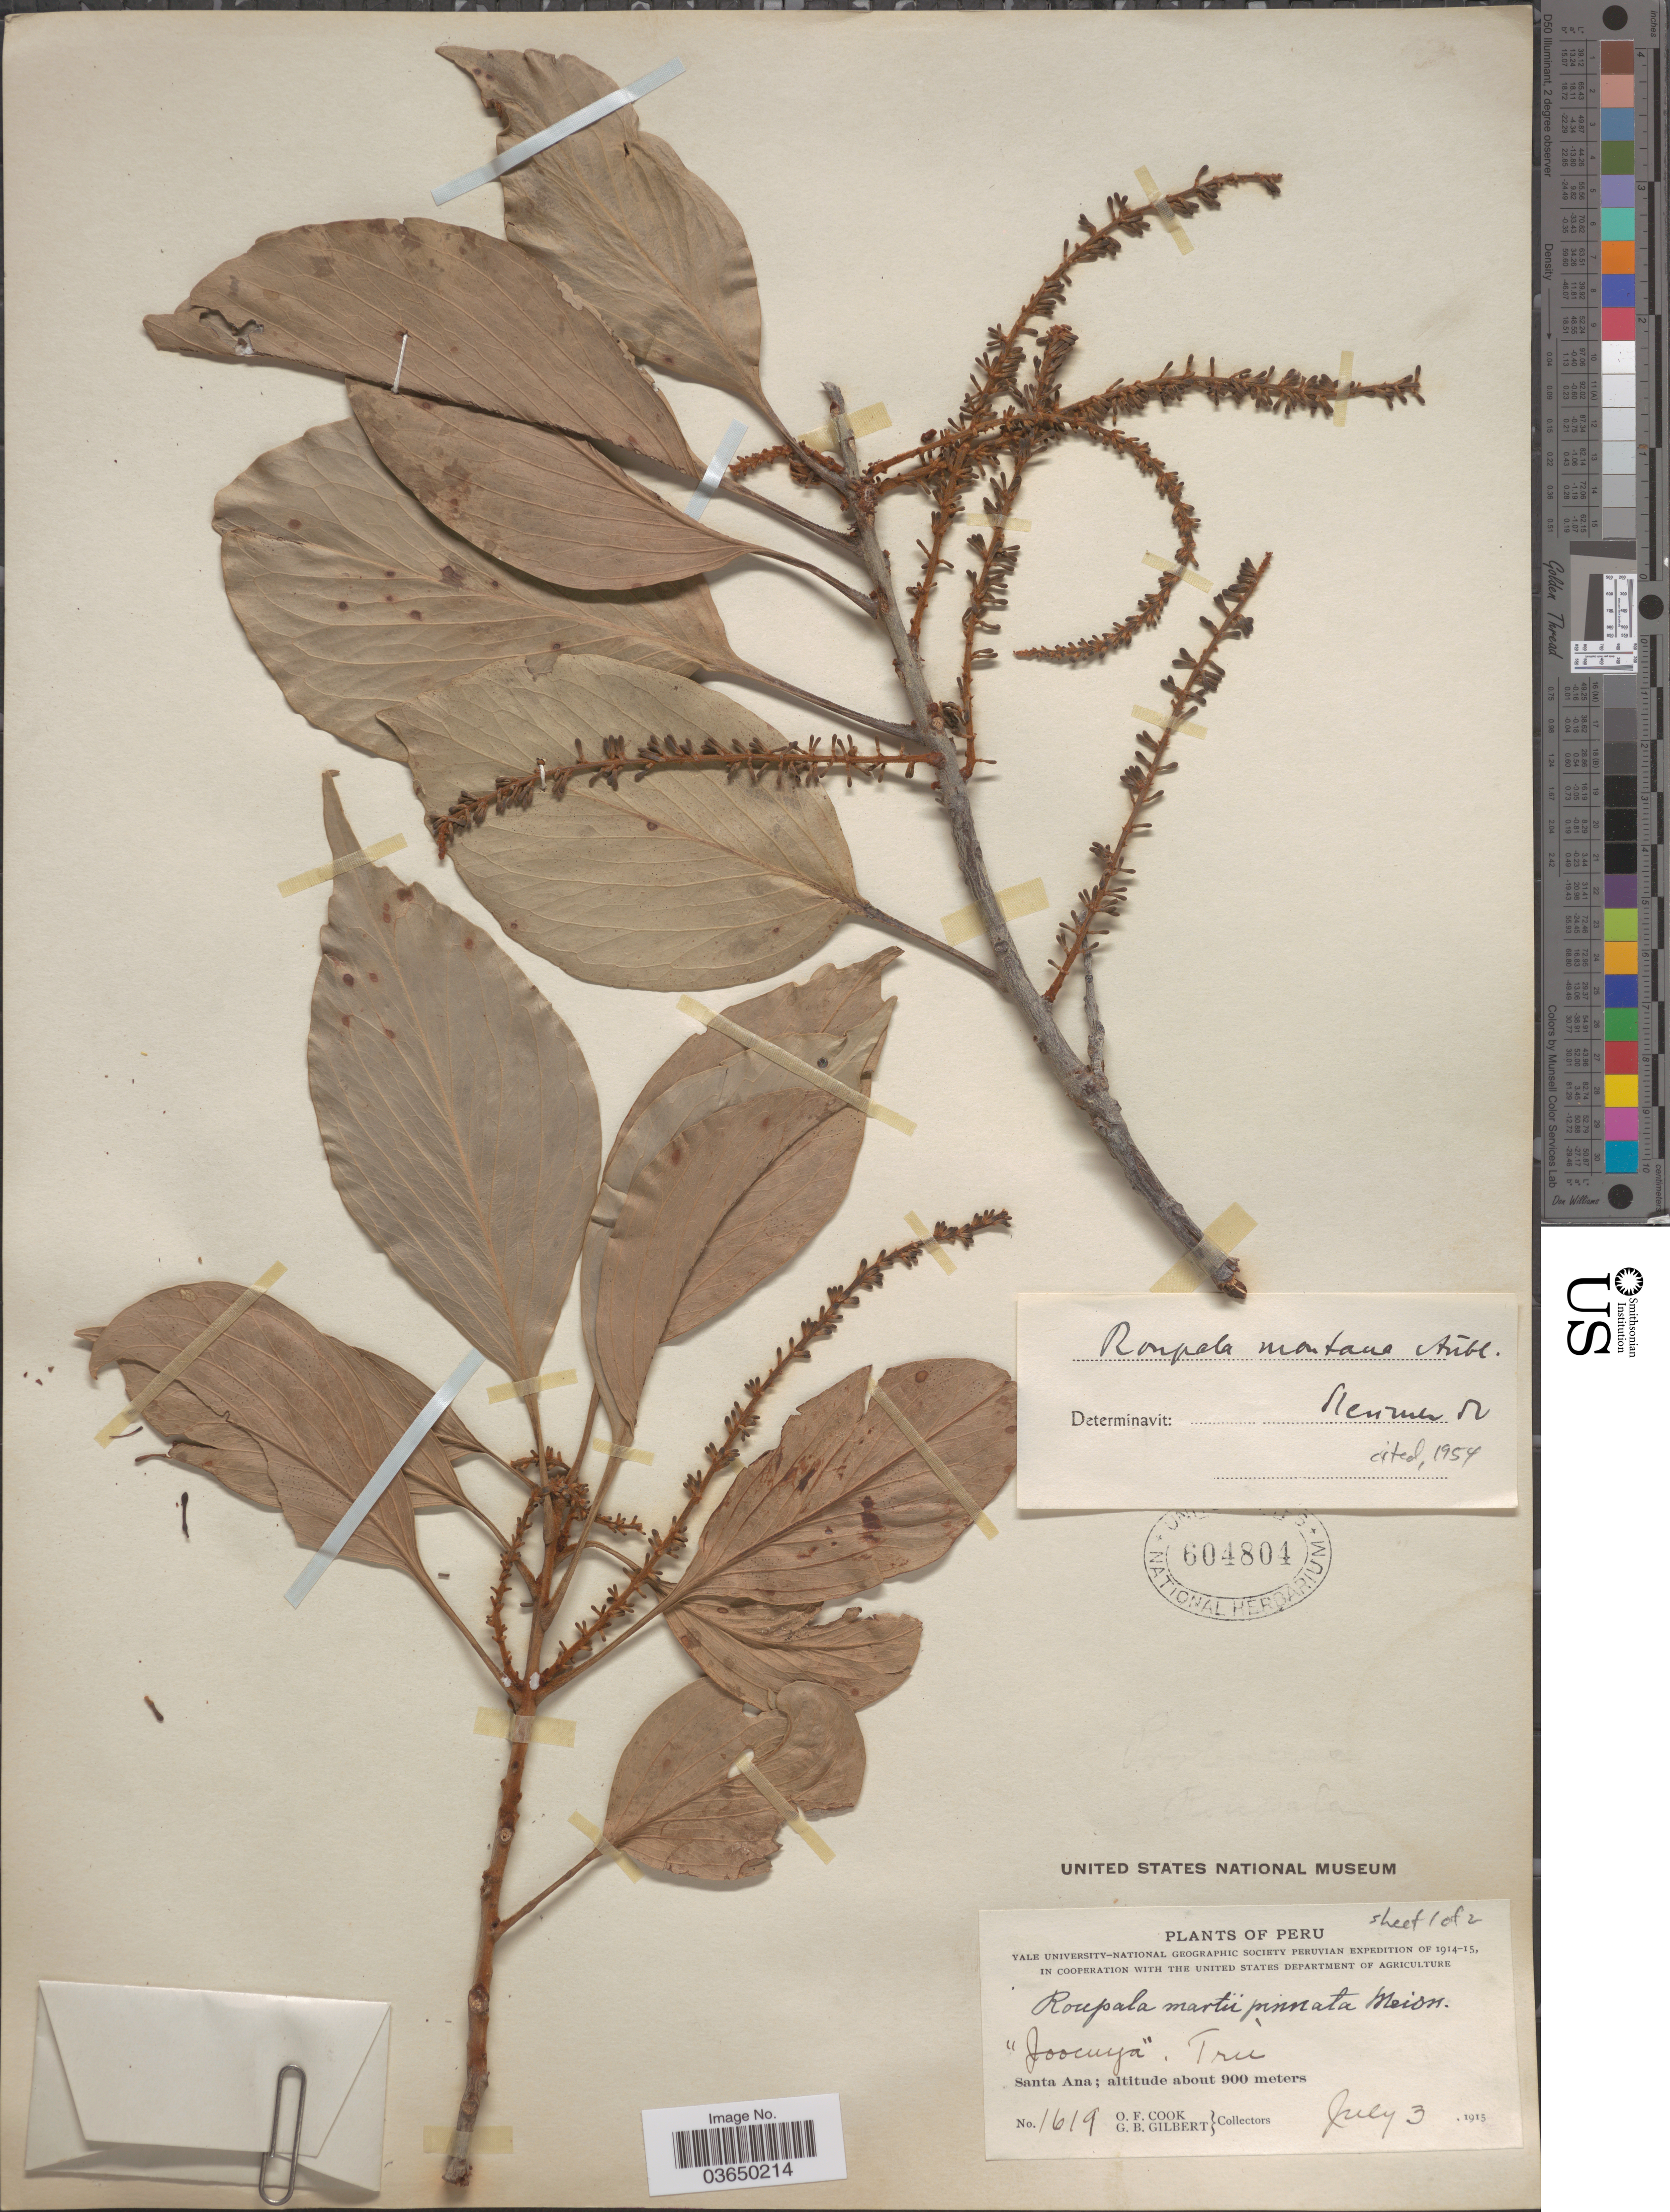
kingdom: Plantae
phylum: Tracheophyta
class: Magnoliopsida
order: Proteales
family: Proteaceae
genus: Roupala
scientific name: Roupala montana var. montana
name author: Aubl.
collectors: O. F. Cook & G. B. Gilbert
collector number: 1619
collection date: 1915-07-03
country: Peru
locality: Santa Ana.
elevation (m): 900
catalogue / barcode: US 604804